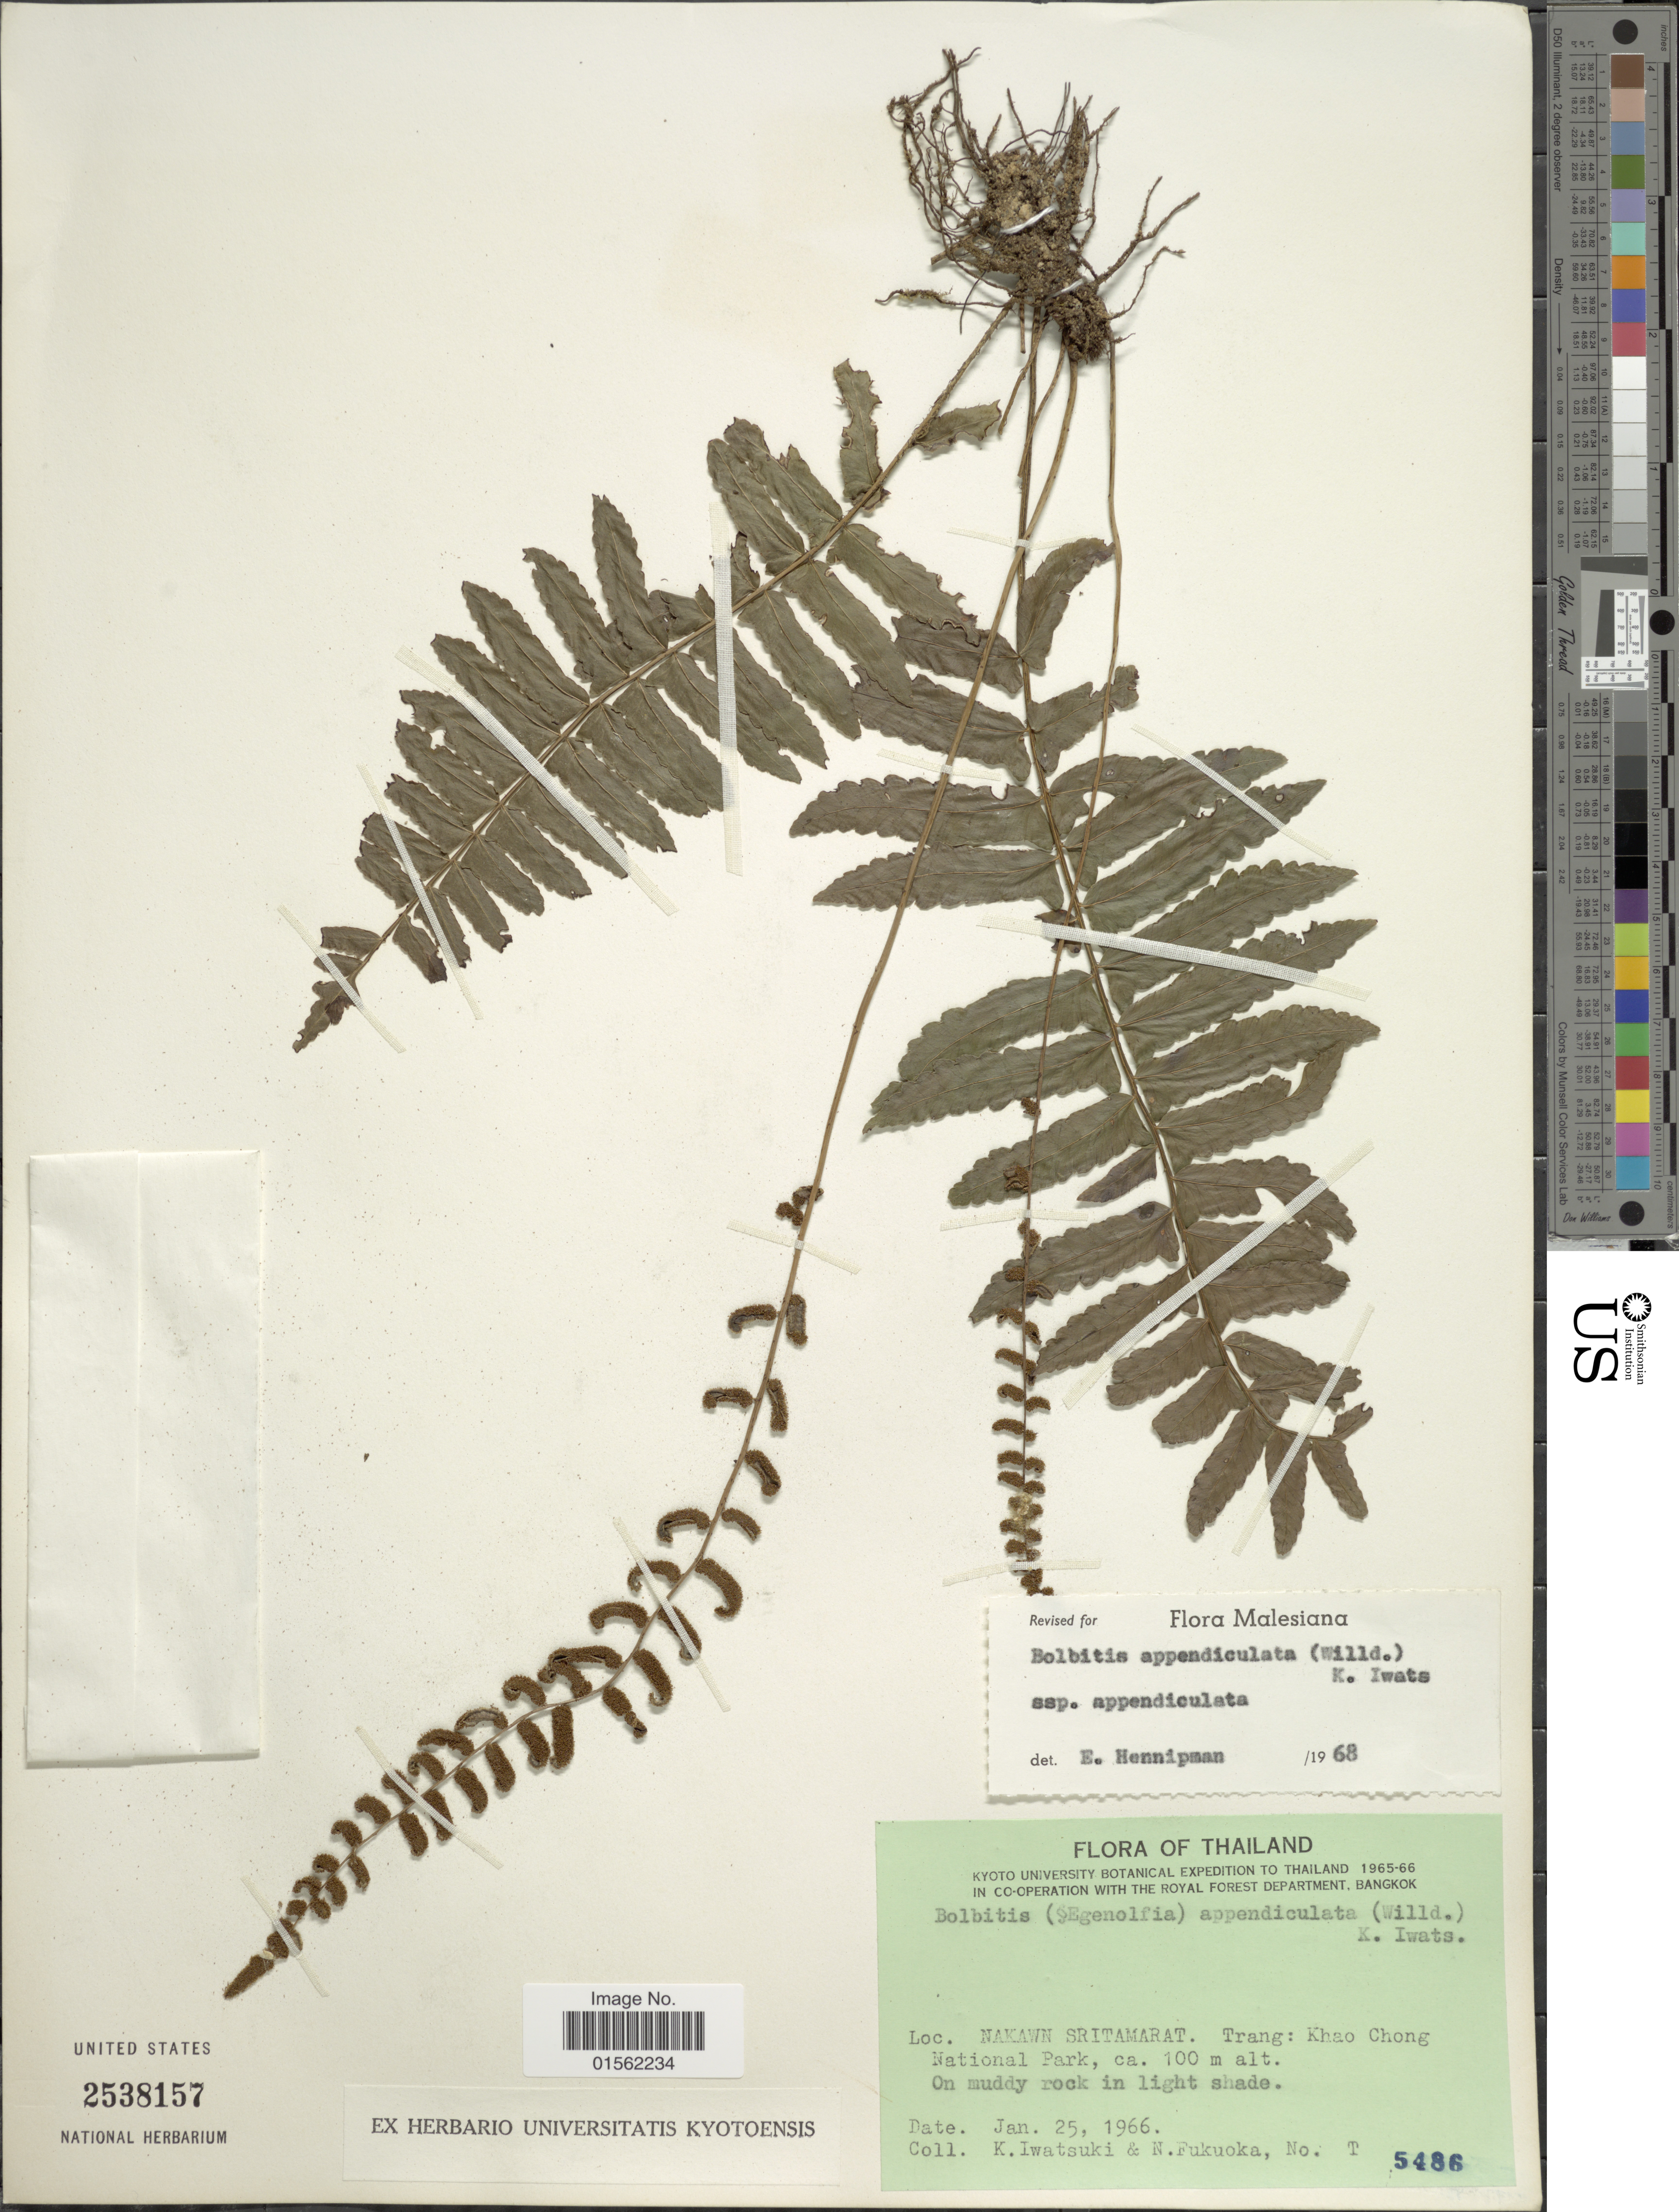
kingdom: Plantae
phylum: Tracheophyta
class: Polypodiopsida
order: Polypodiales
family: Dryopteridaceae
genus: Bolbitis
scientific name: Bolbitis appendiculata var. appendiculata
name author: (Willd.) K. Iwats.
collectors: K. Iwatsuki & N. Fukuoka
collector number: T5486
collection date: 1966-01-25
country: Thailand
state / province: Trang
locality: Nakawn Sritamarat, Khao Chong National Park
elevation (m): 100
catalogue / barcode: US 2538157